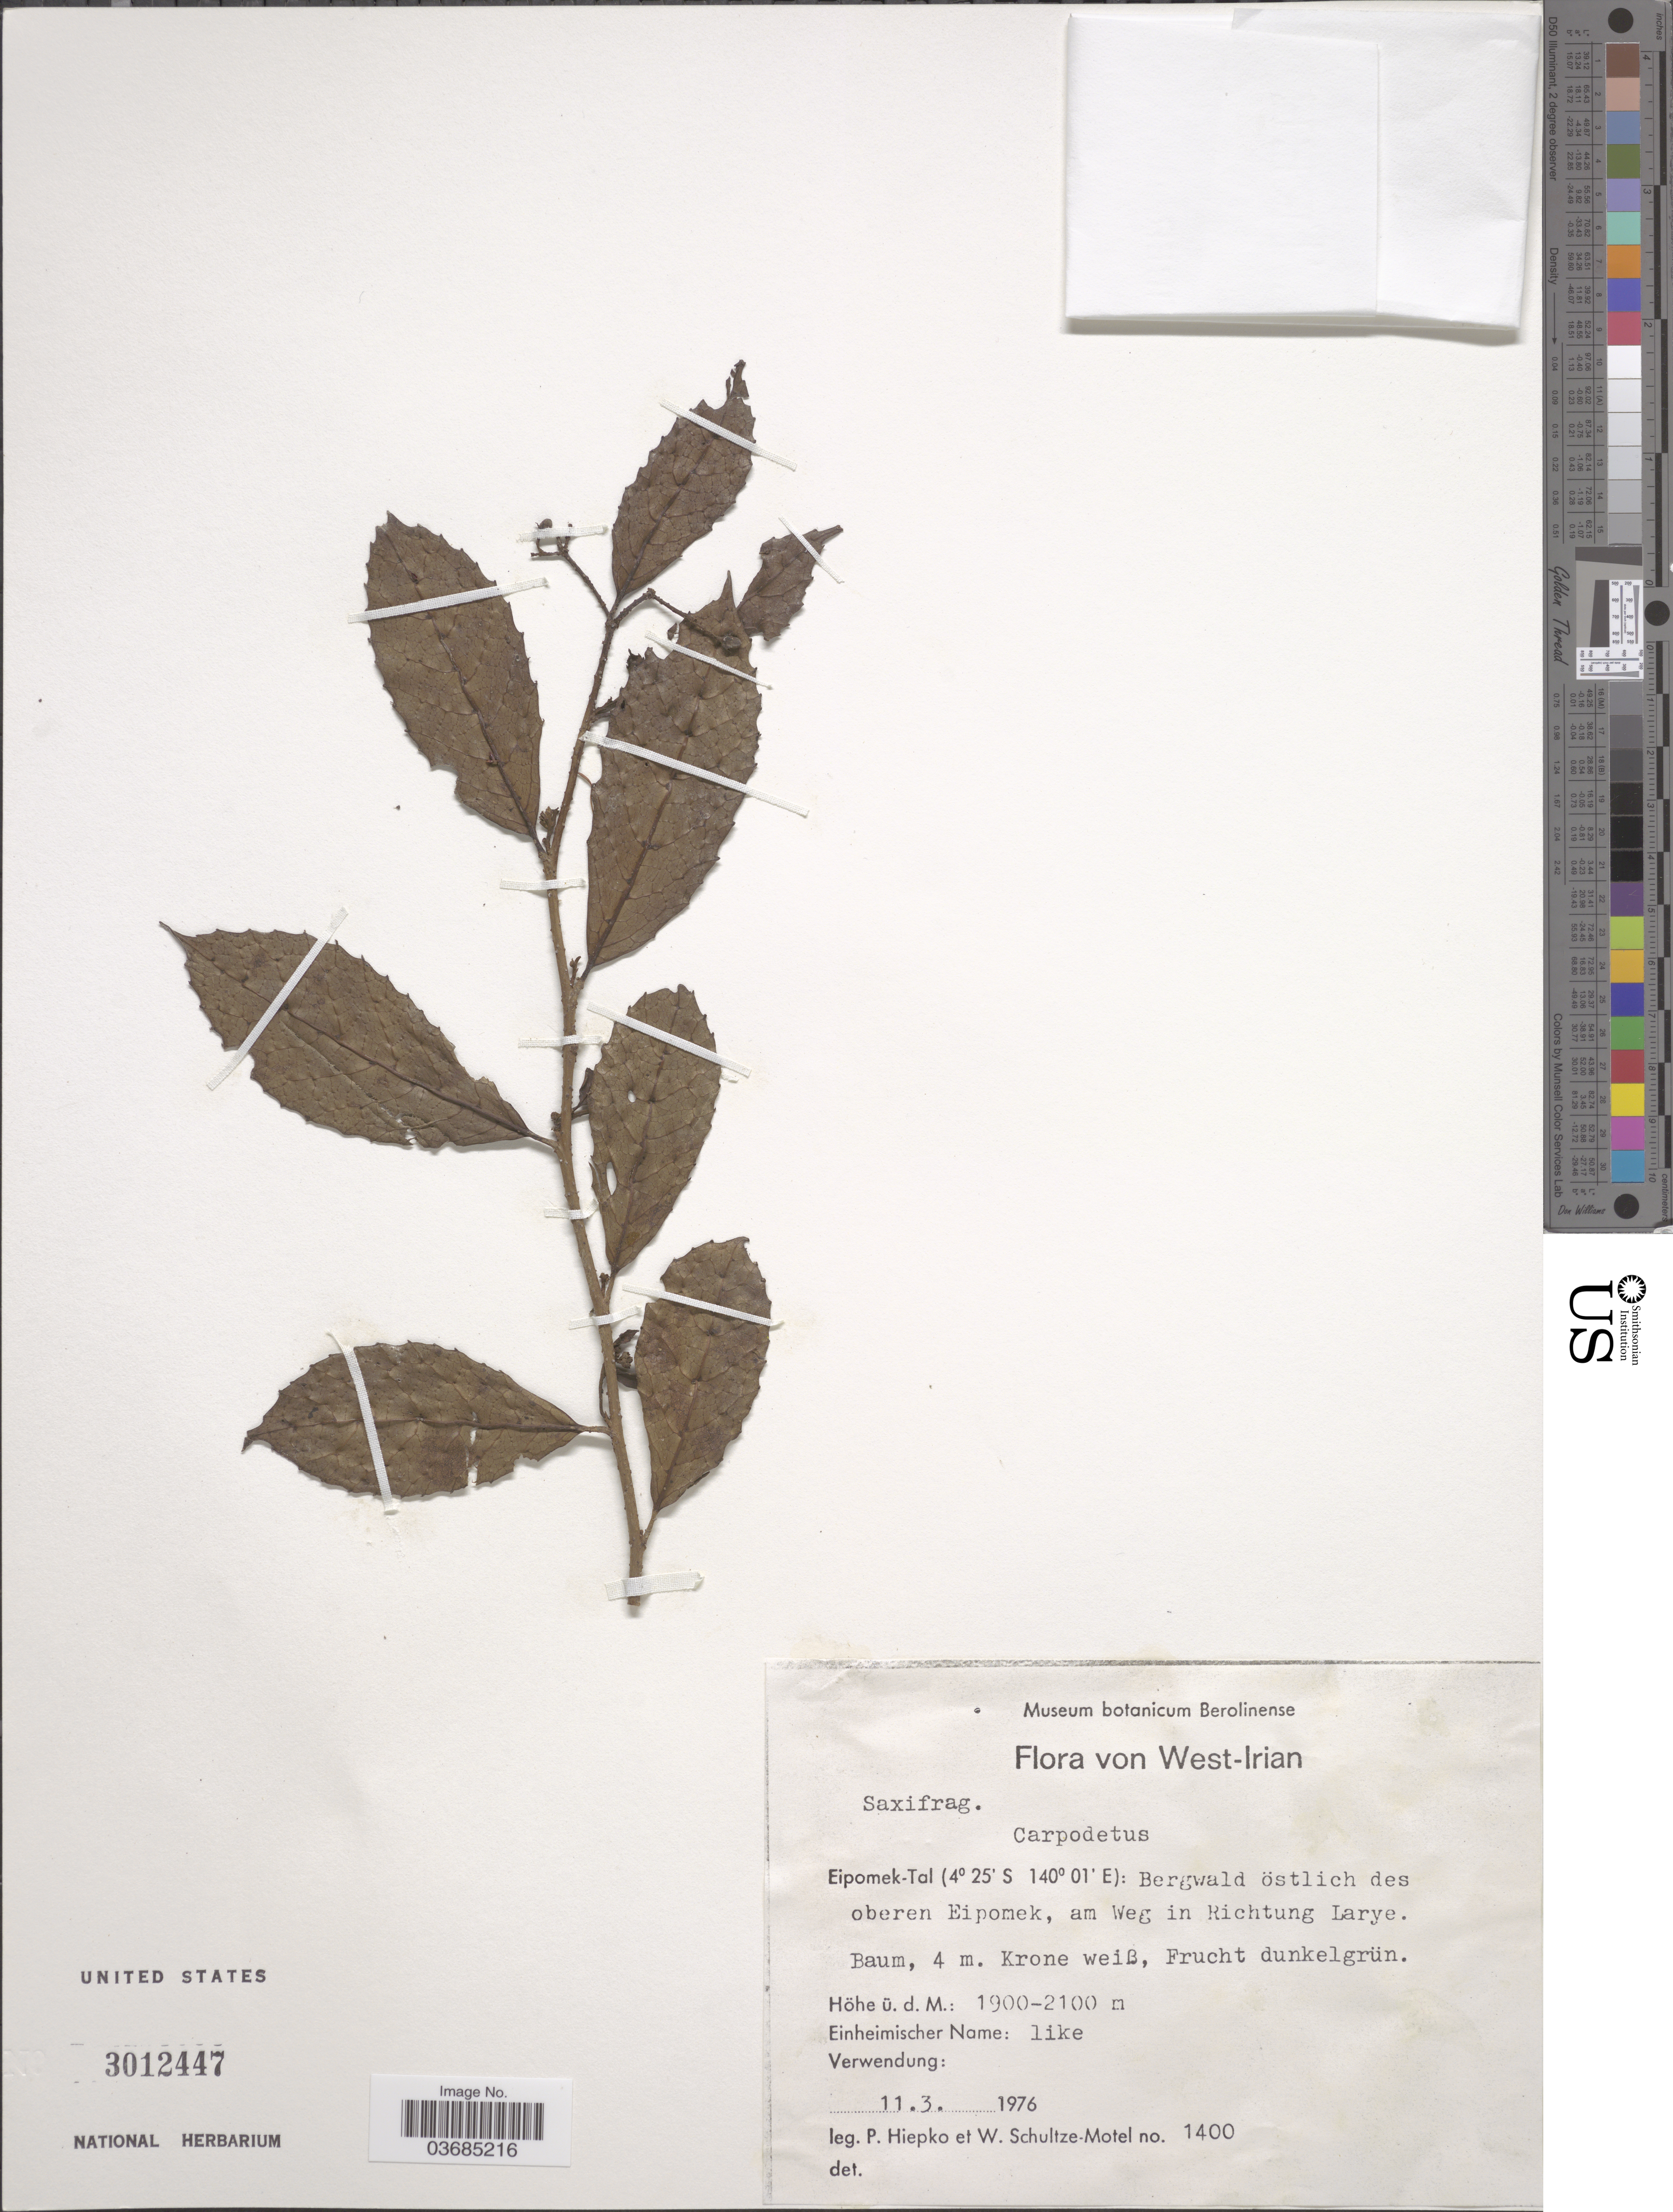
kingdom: Plantae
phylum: Tracheophyta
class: Magnoliopsida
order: Asterales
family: Rousseaceae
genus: Carpodetus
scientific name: Carpodetus sp.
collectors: P. H. Hiepko & W. Schultze-Motel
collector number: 1400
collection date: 1976-03-11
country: Indonesia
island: New Guinea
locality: West-Irian. Eipomek-Tal: Bergwald östlich des oberen Eipomek, am Weg in Richtung Larye.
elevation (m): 1900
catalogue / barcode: US 3012447